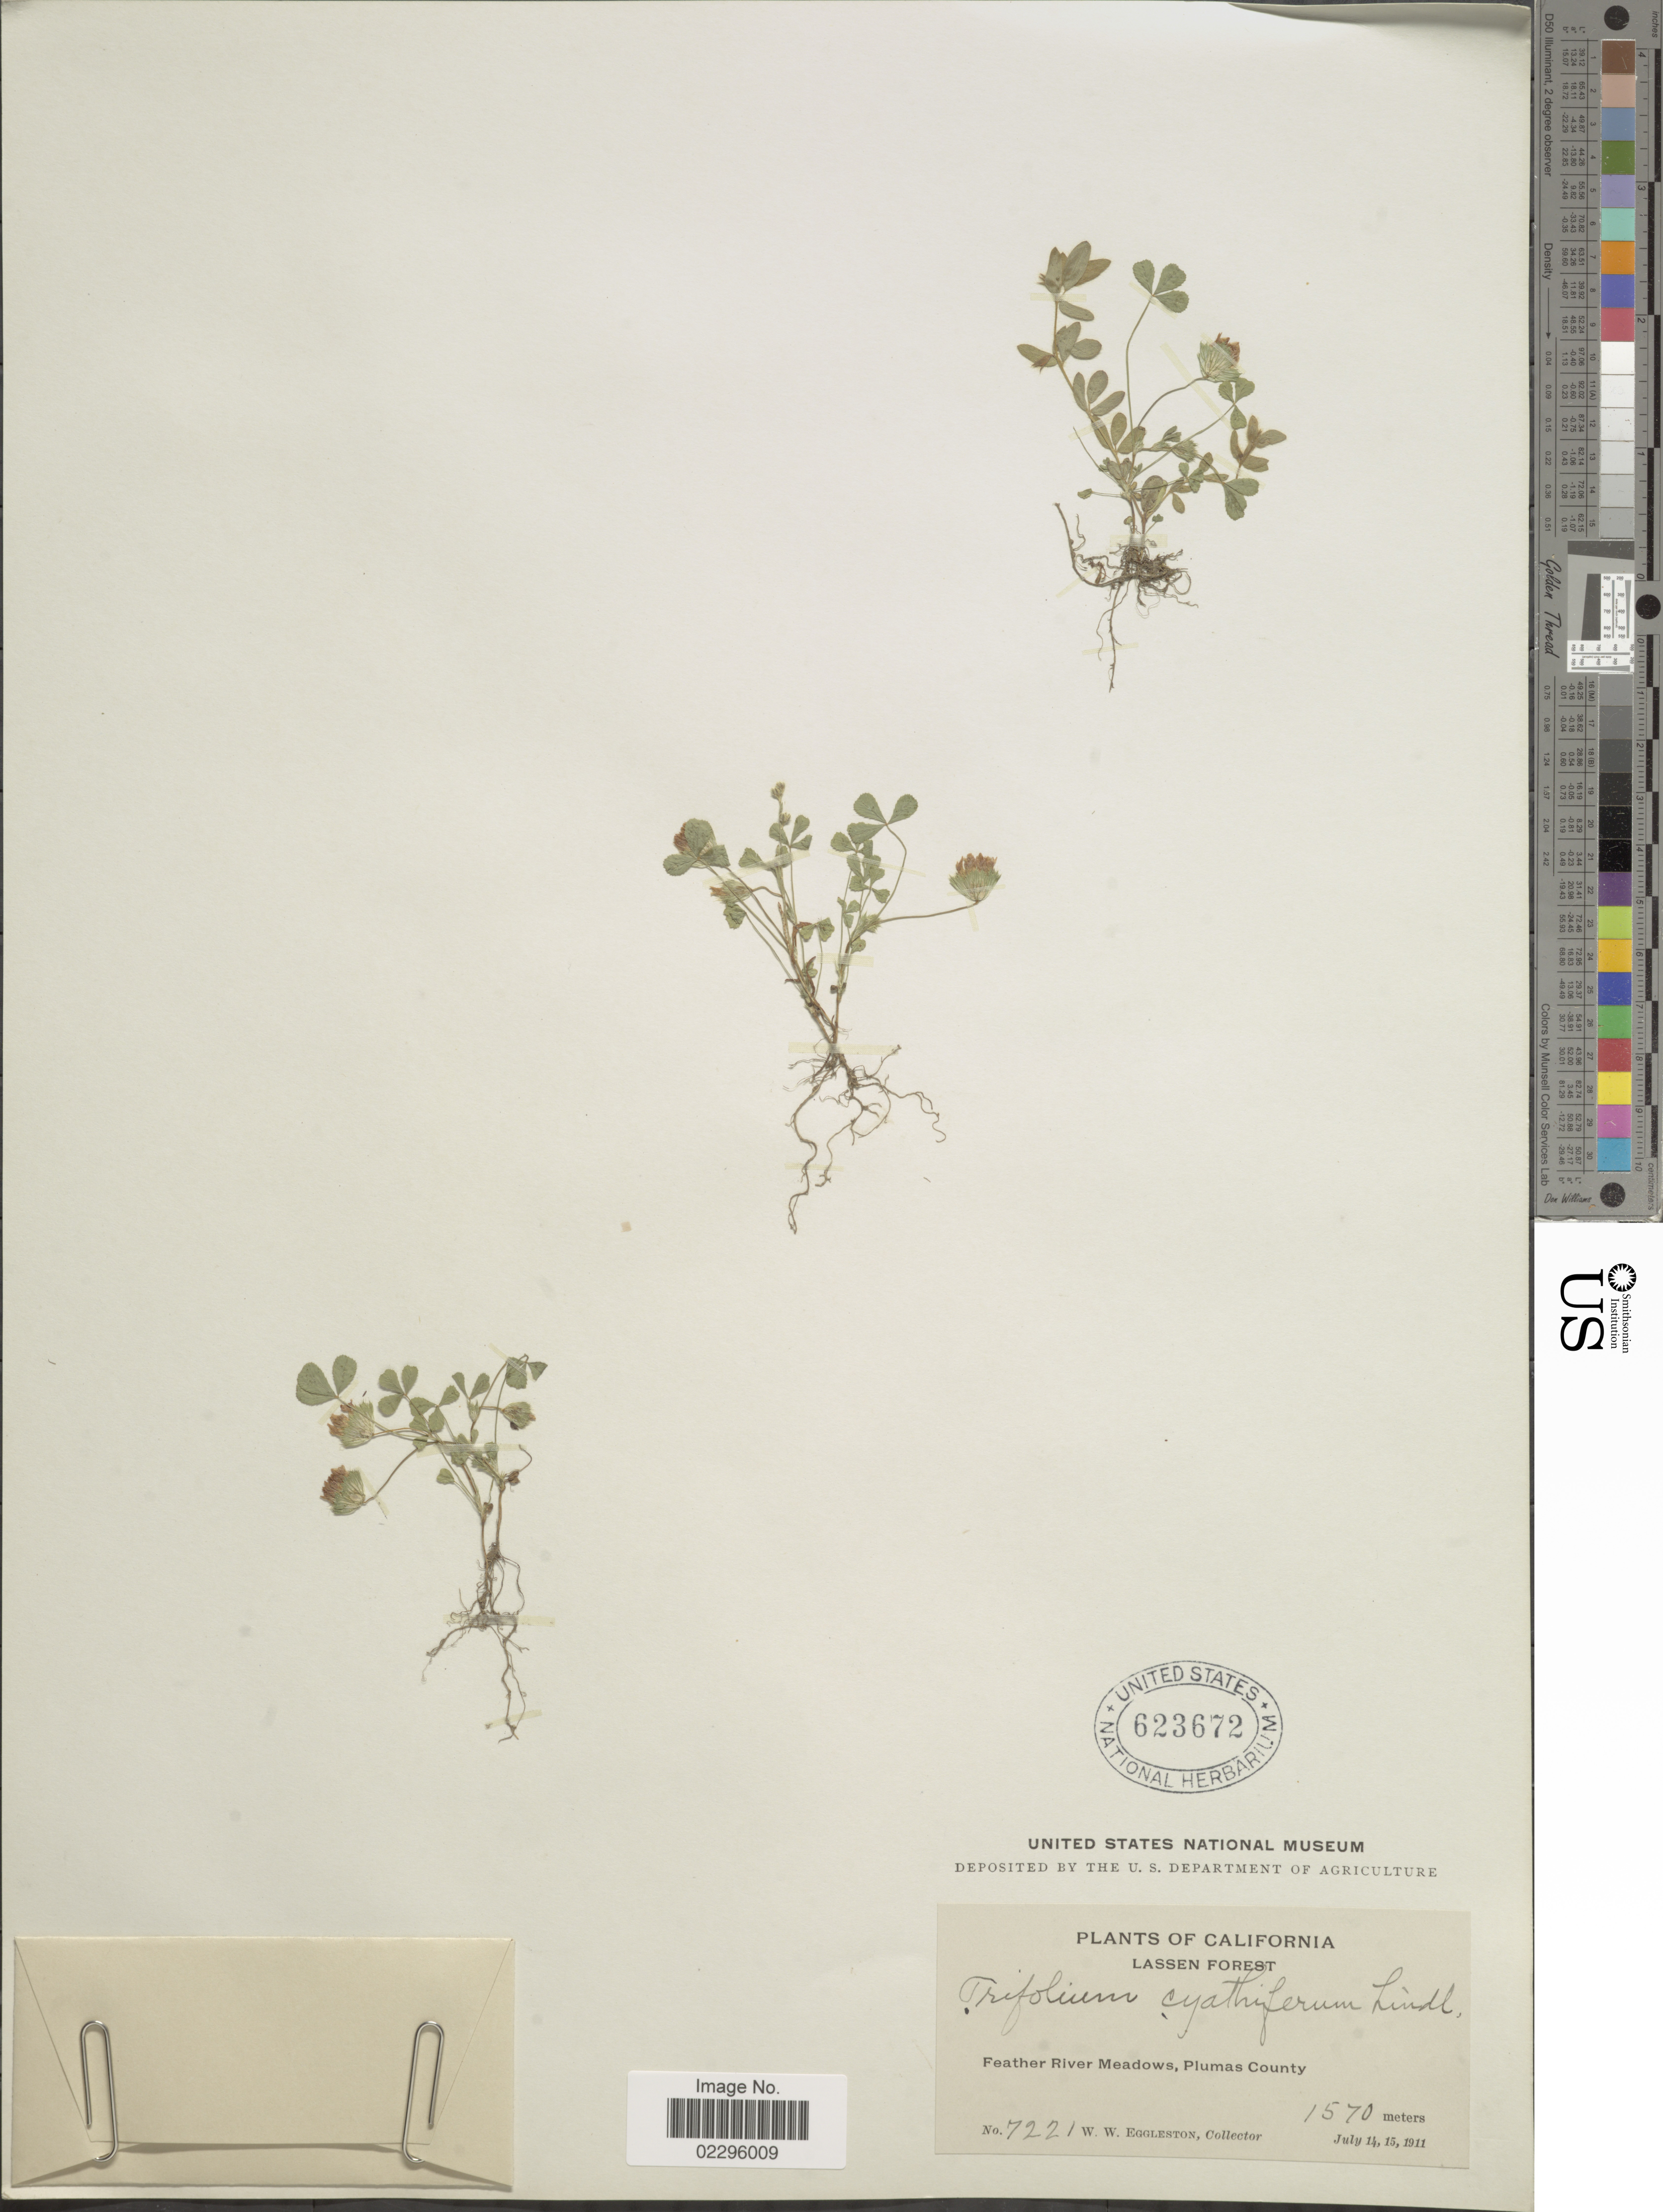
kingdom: Plantae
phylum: Tracheophyta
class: Magnoliopsida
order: Fabales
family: Fabaceae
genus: Trifolium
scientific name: Trifolium cyathiferum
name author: Lindl.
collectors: W. W. Eggleston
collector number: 7221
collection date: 1911-07-14/1911-07-15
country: United States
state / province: California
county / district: Plumas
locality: Lassen Forest, Feather River Meadows, Plumas County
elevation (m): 1570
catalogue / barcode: US 623672